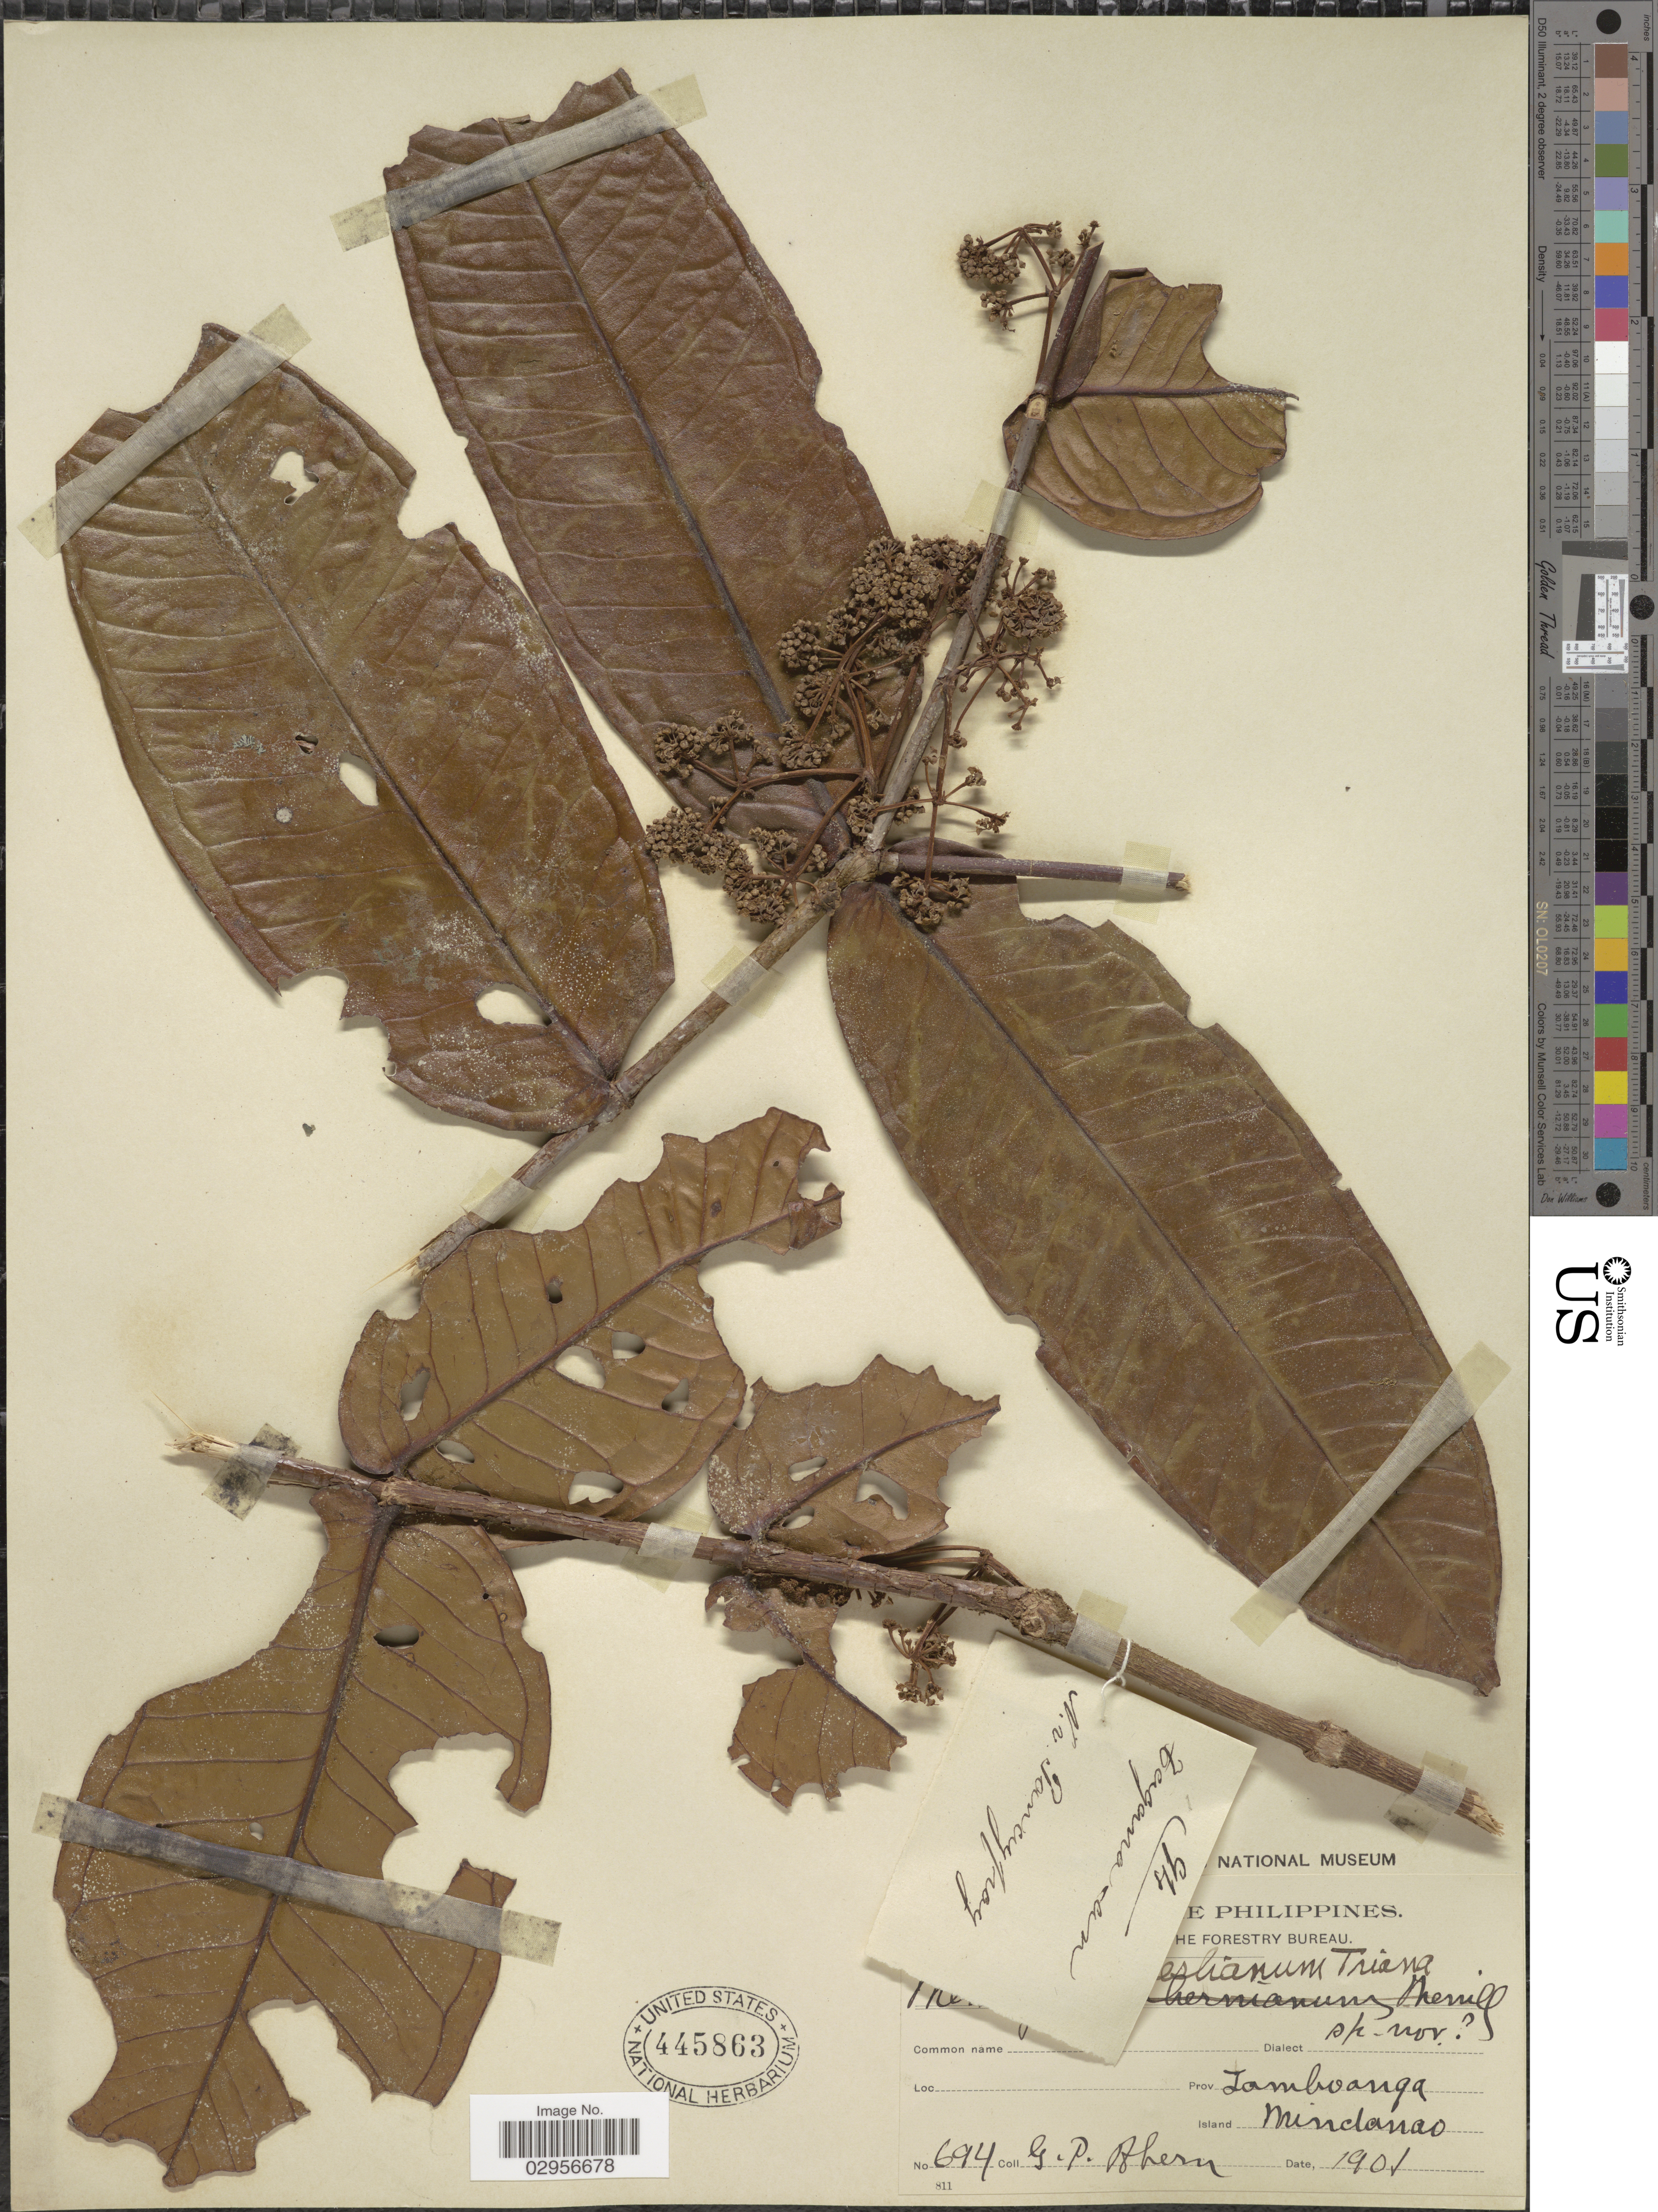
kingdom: Plantae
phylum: Tracheophyta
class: Magnoliopsida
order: Myrtales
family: Melastomataceae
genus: Memecylon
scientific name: Memecylon paniculatum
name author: Jack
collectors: G. Ahern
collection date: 1901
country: Philippines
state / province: Zamboanga Peninsula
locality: Prov. Zamboanga, Island Mindanao.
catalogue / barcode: US 445863